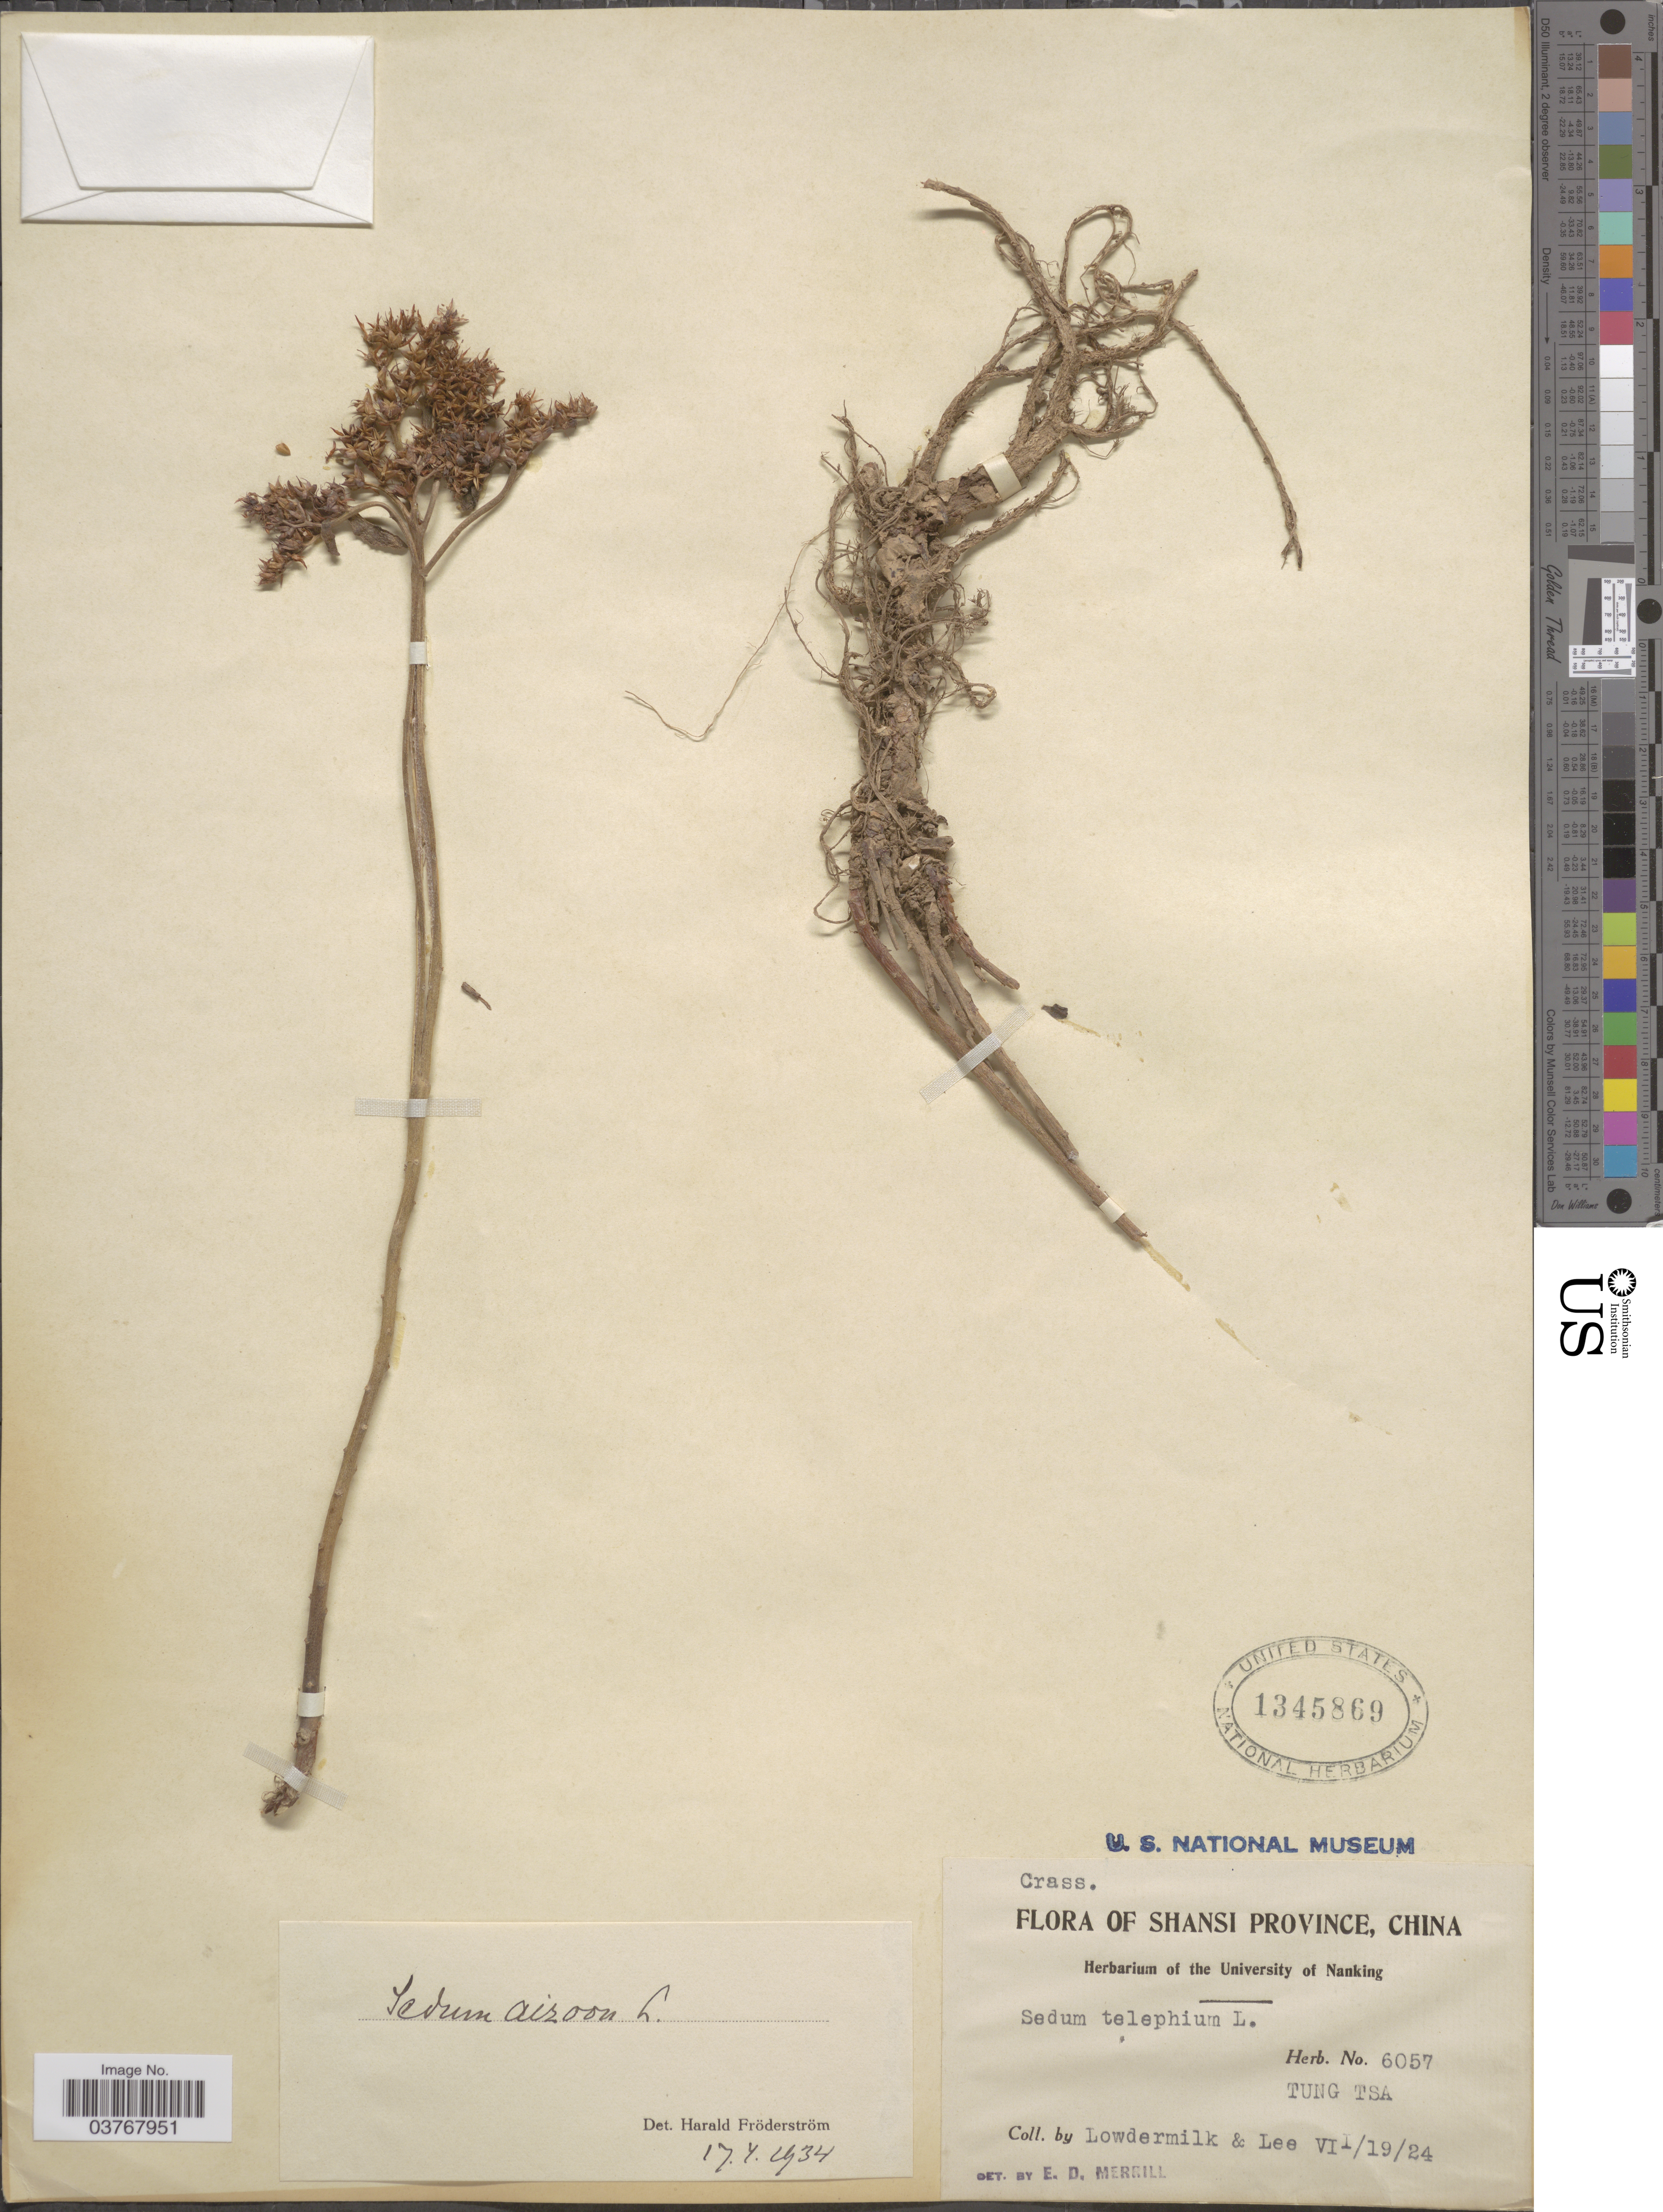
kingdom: Plantae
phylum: Tracheophyta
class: Magnoliopsida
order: Saxifragales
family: Crassulaceae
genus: Phedimus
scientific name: Phedimus aizoon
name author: (L.) 't Hart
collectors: Lowdermilk & -. Lee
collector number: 6057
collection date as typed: Transcribed d/m/y: 19/7/24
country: China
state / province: Shanxi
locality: Shansi Province. Tung Tsa.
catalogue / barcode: US 1345869